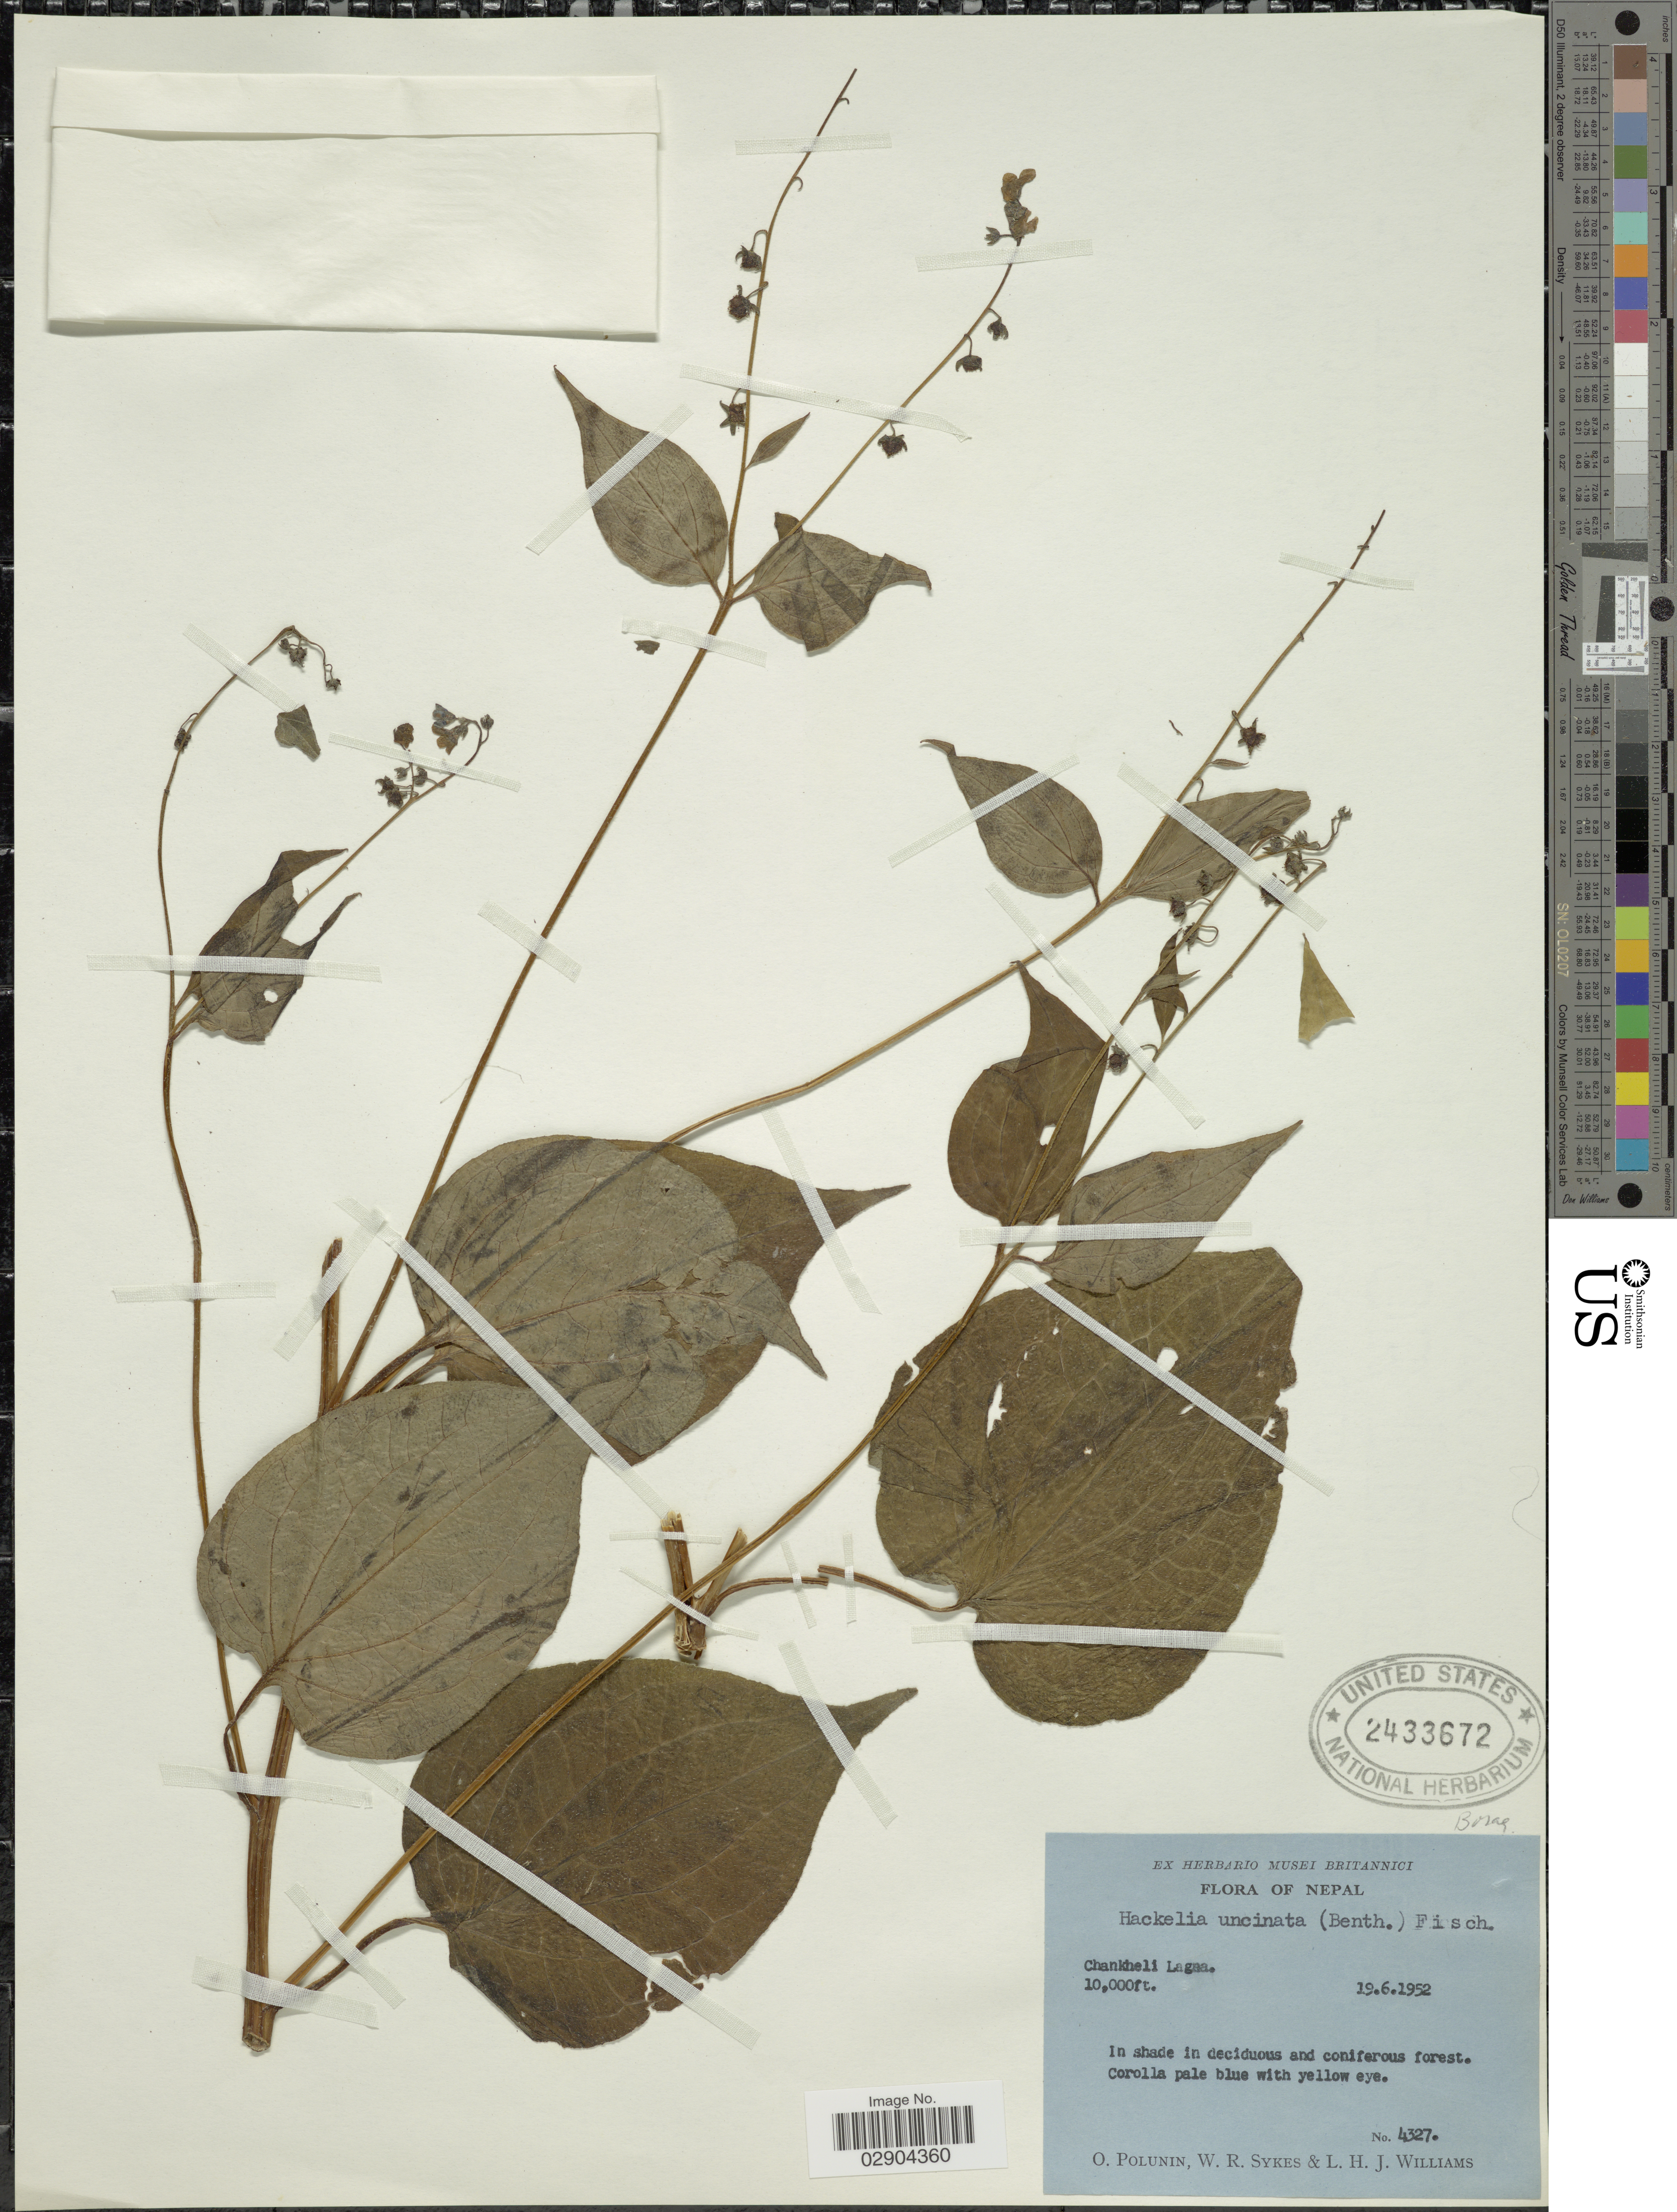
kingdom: Plantae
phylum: Tracheophyta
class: Magnoliopsida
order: Boraginales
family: Boraginaceae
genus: Hackelia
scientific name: Hackelia uncinata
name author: (Benth.) C.E.C. Fisch.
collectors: O. V. Polunin, W. R. Sykes & L. H. J. Williams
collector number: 4327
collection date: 1952-06-19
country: Nepal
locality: Chankheli Lagaa.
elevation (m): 3048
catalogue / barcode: US 2433672